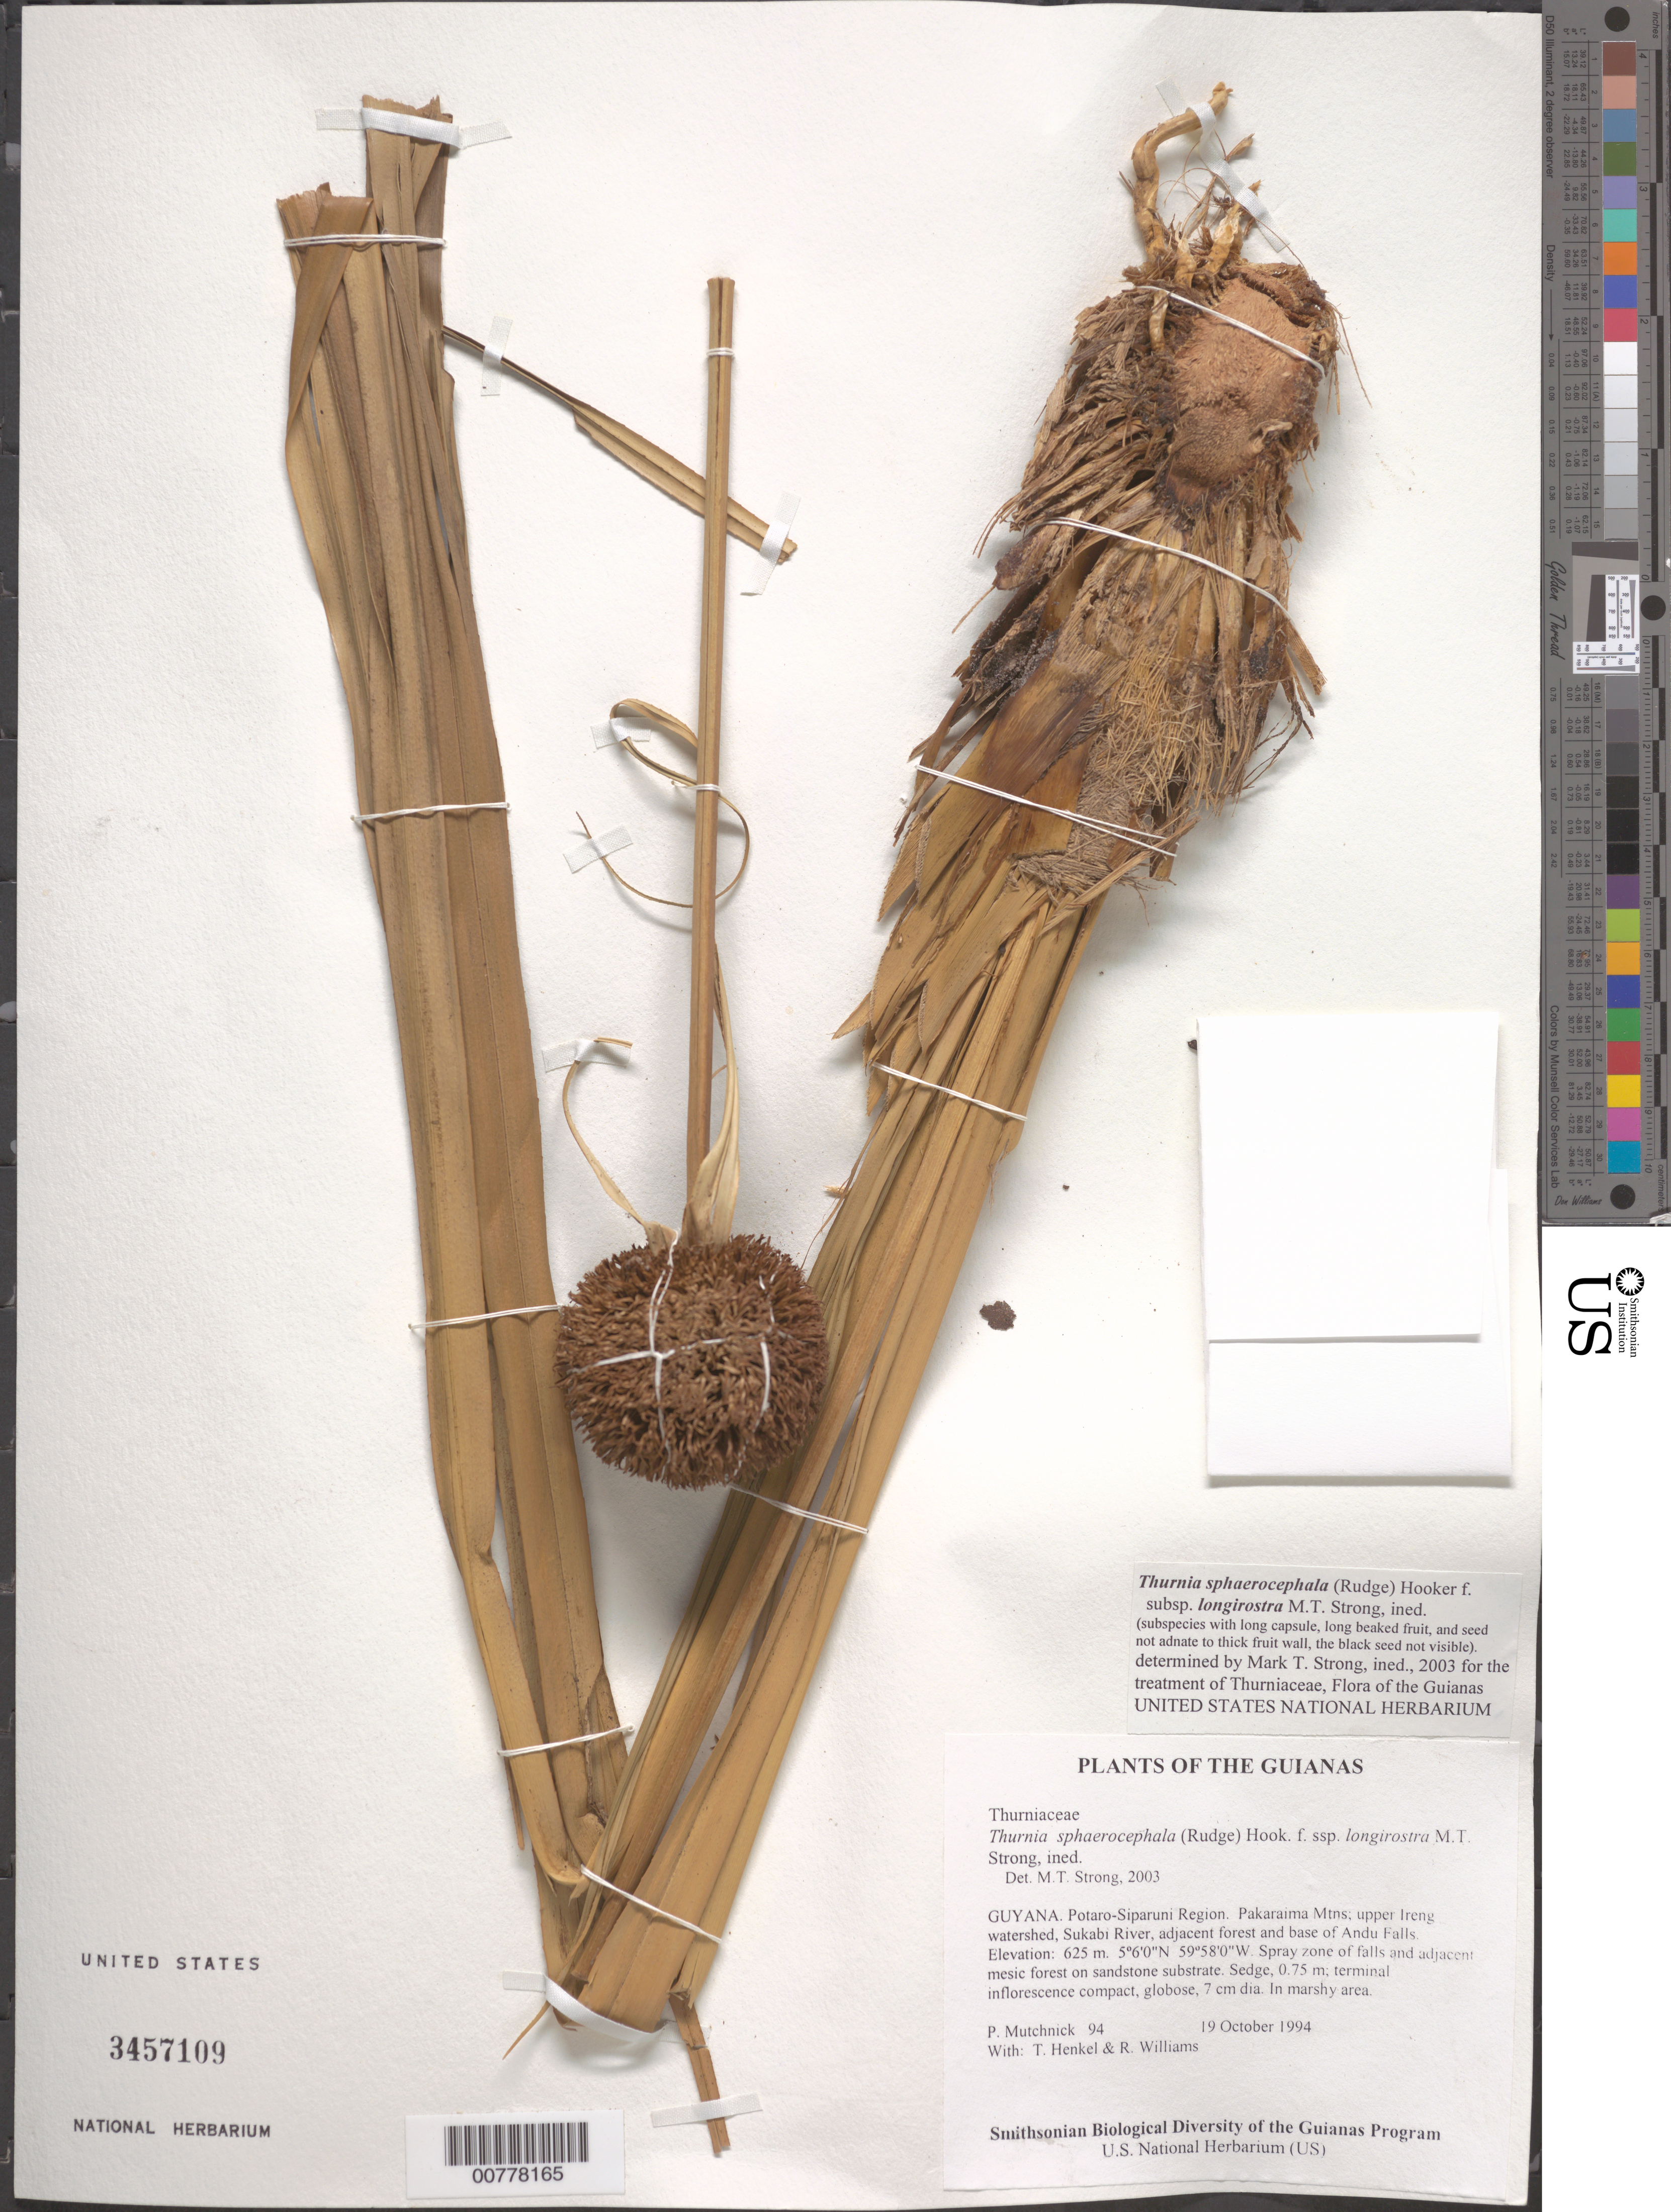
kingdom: Plantae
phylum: Tracheophyta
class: Liliopsida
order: Poales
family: Thurniaceae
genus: Thurnia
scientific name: Thurnia sphaerocephala subsp. longirostra M.T. Strong, ined.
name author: M.T. Strong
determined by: Strong, M. T., (US), Smithsonian Institution - National Museum of Natural History (UNITED STATES)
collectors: P. Mutchnick, T. Henkel & R. Williams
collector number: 94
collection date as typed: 19 October 1994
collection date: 1994-10-19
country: Guyana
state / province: Potaro-Siparuni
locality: Pakaraima Mtns; upper Ireng watershed, Sukabi River, adjacent forest and base of Andu Falls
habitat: Spray zone of falls and adjacent mesic forest on sandstone substrate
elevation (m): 625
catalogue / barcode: US 3457109